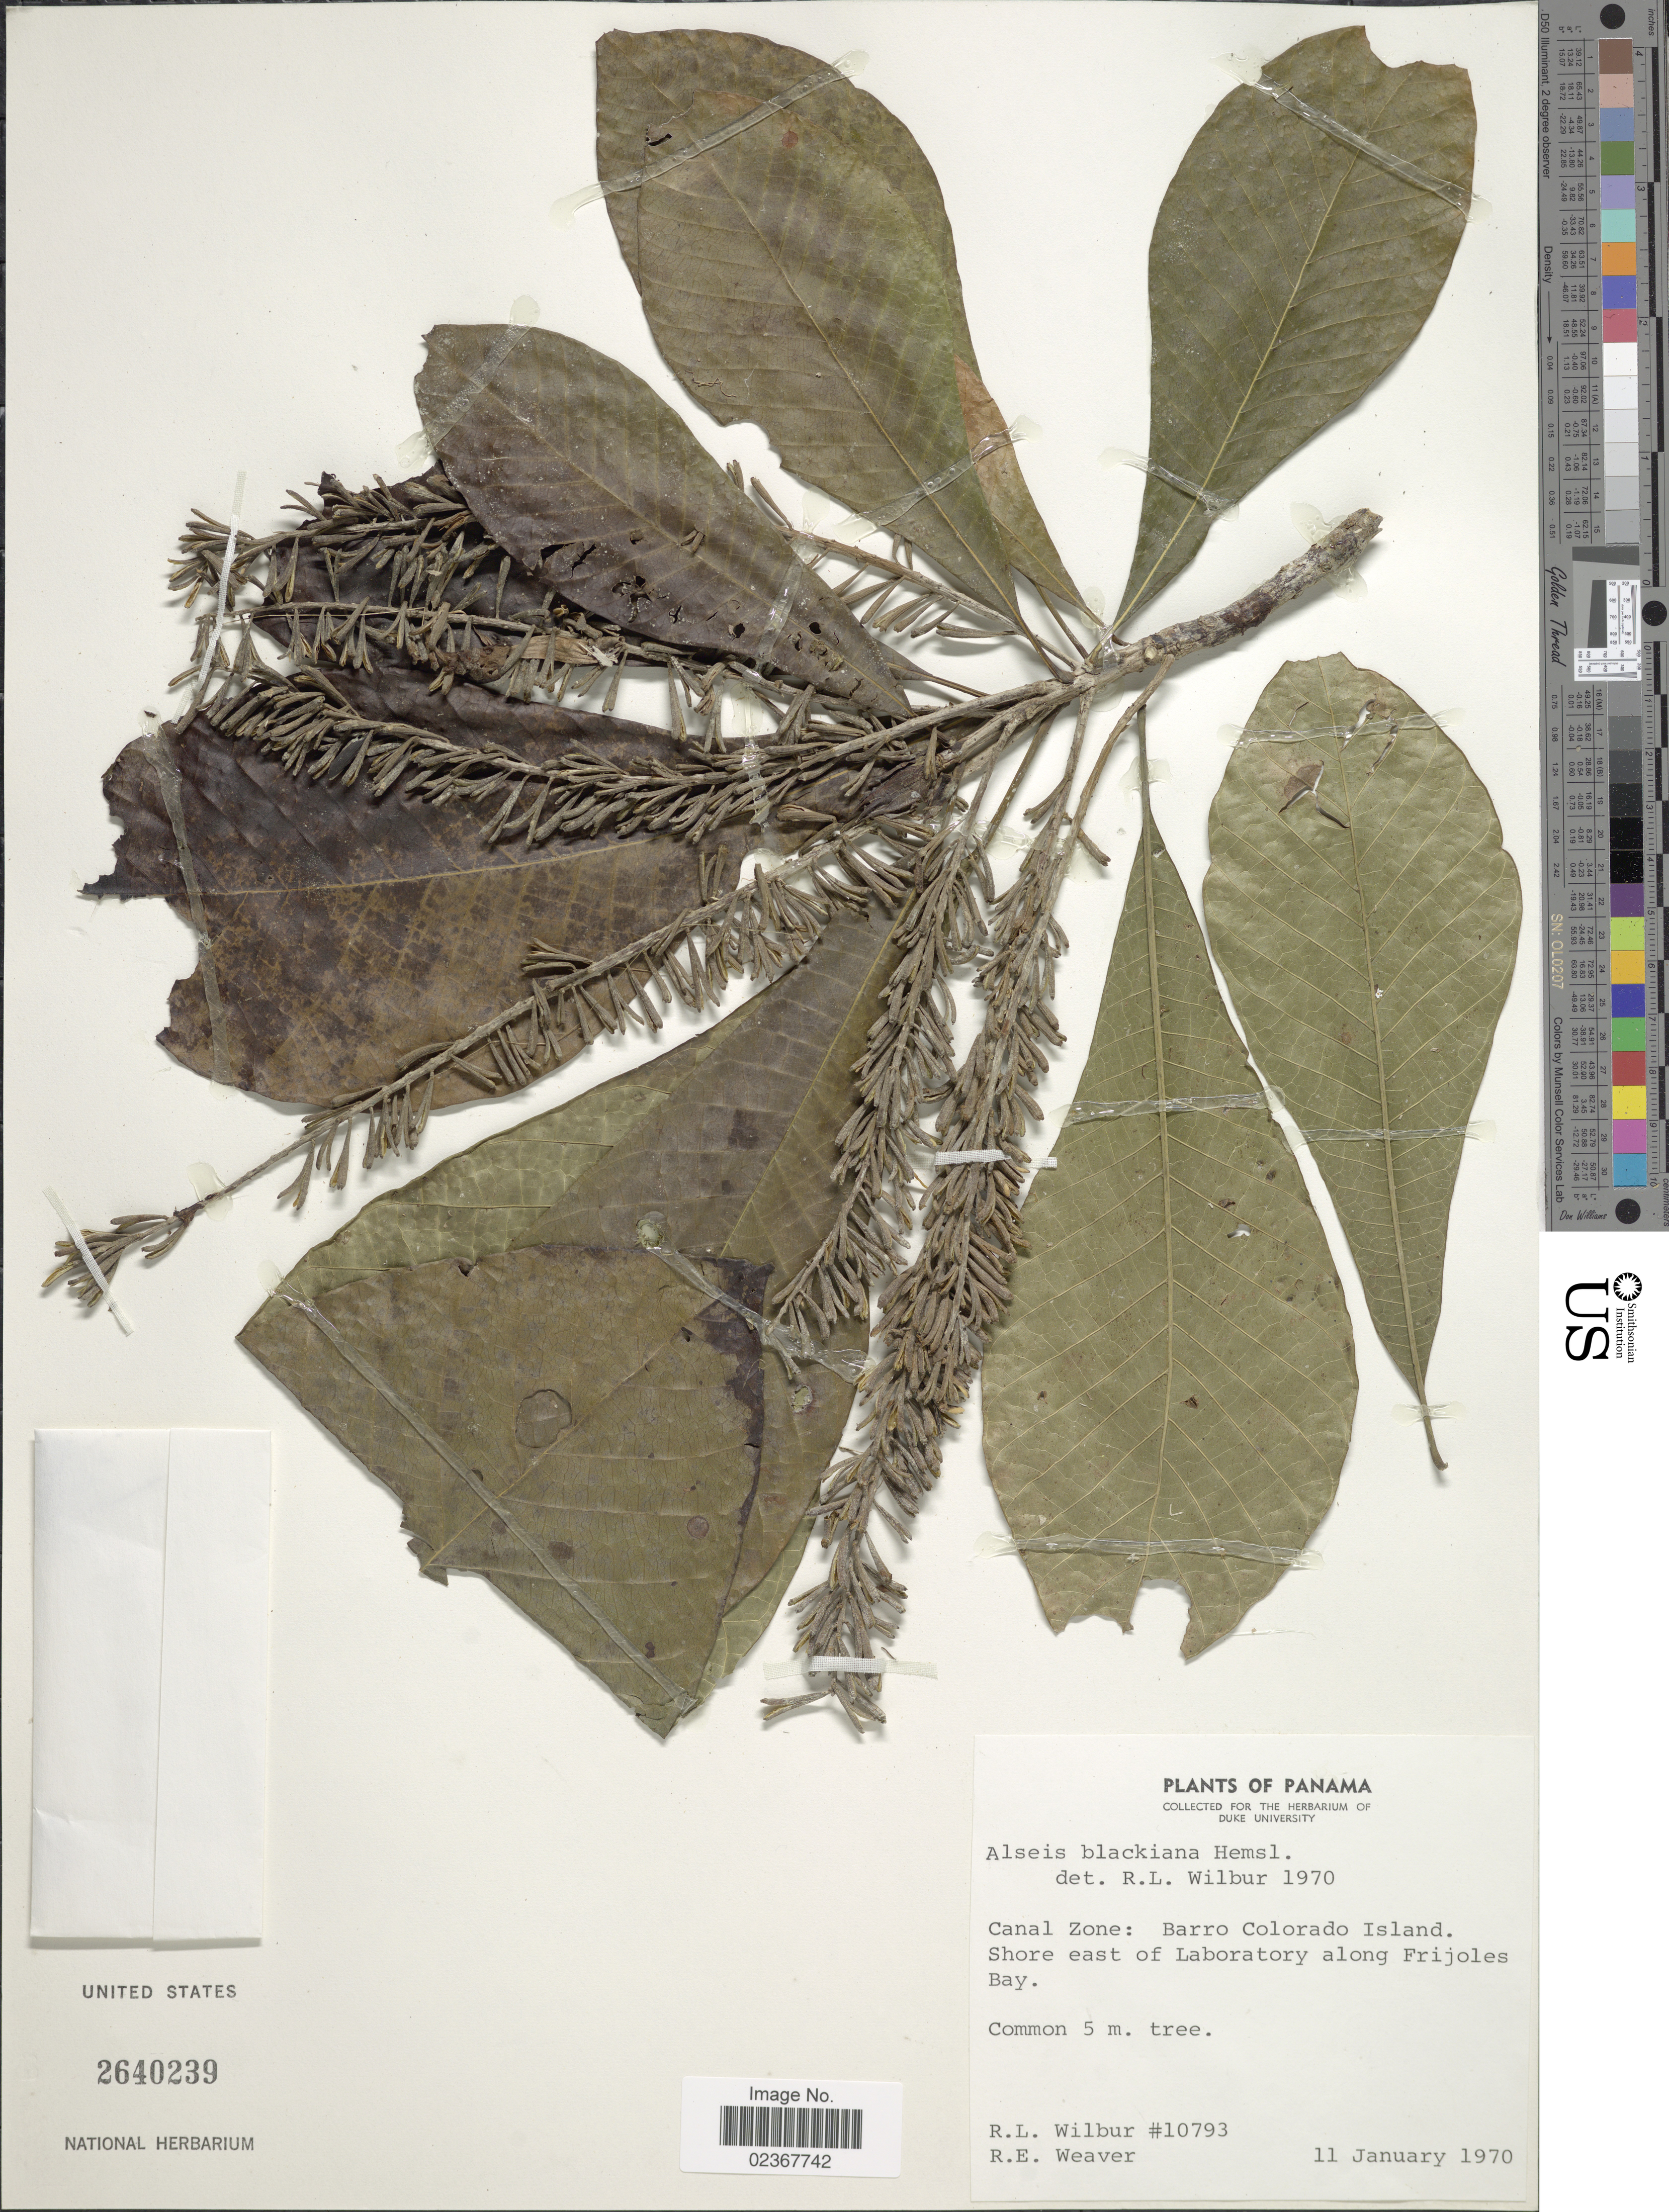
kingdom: Plantae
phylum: Tracheophyta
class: Magnoliopsida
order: Gentianales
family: Rubiaceae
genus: Alseis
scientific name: Alseis blackiana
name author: Hemsl.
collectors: R. L. Wilbur & R. E. Weaver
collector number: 10793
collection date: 1970-01-11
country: Panama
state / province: Panamá Oeste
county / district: Canal Zone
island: Barro Colorado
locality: Canal Zone: Barro Colorado Island, Shore east of Laboratory along Frijoles Bay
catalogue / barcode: US 2640239